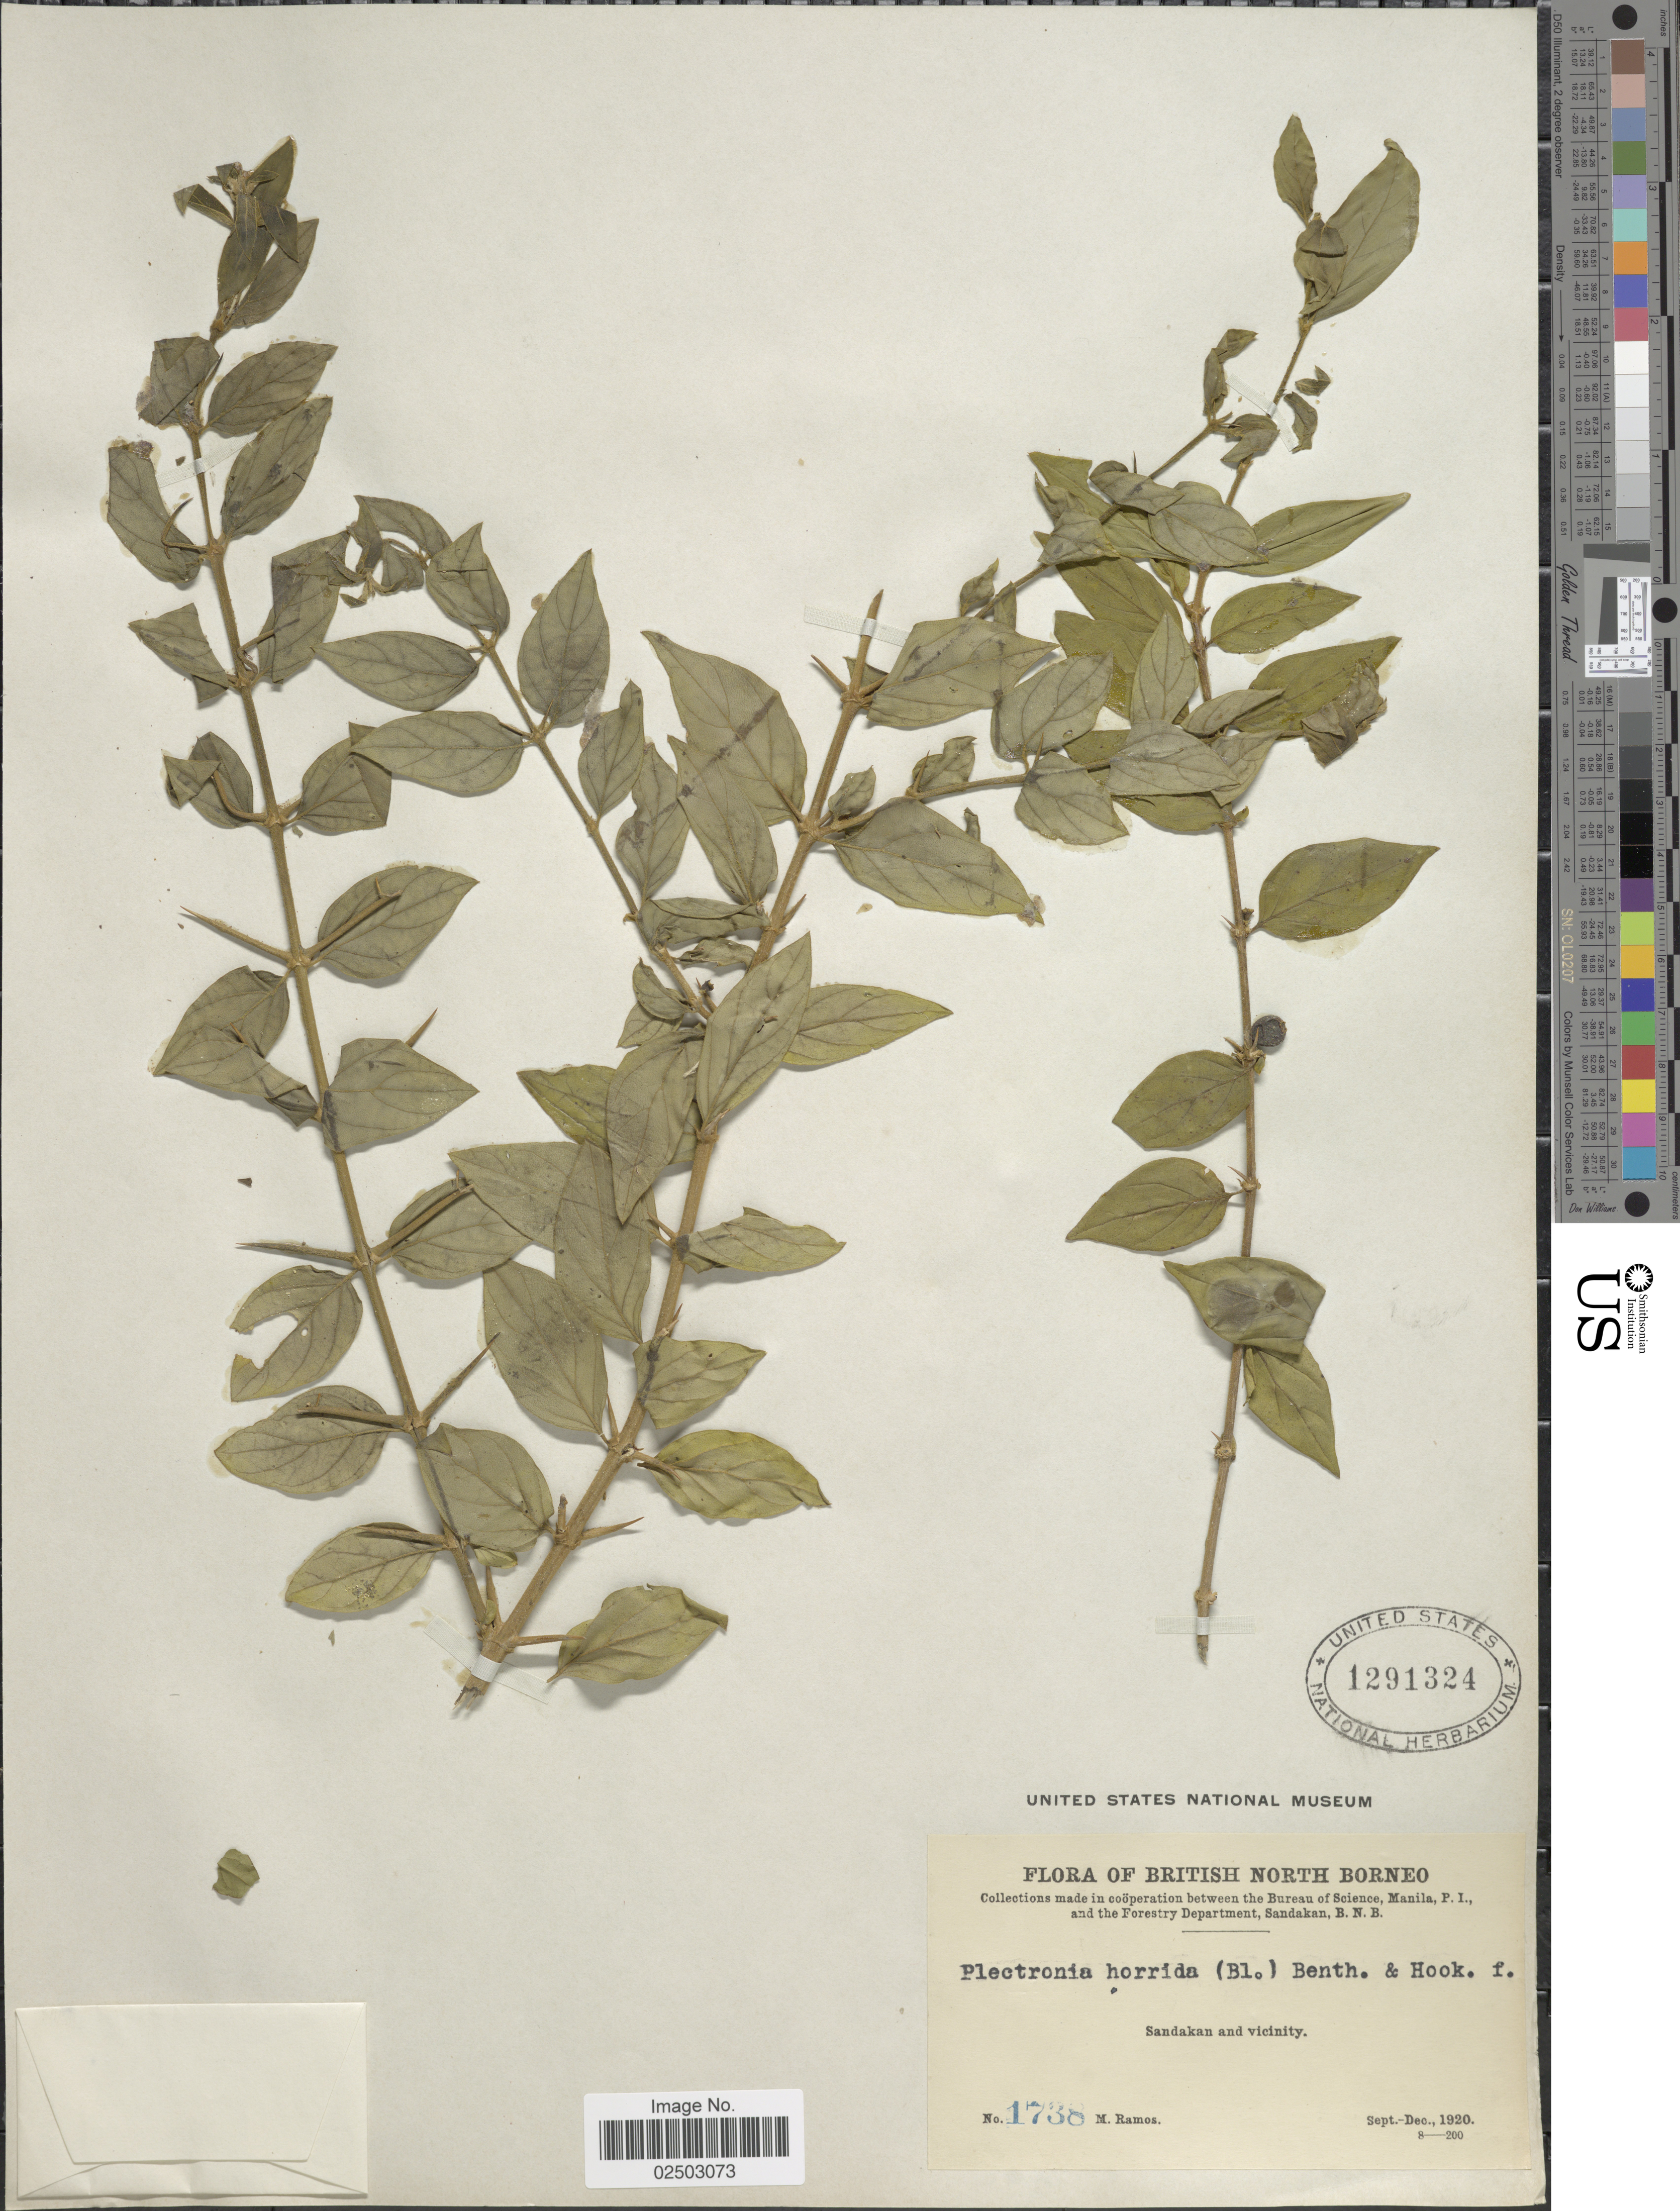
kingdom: Plantae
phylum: Tracheophyta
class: Magnoliopsida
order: Gentianales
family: Rubiaceae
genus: Canthium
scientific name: Canthium horridum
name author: Blume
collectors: M. Ramos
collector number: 1738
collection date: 1920-09/1920-12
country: Malaysia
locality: British North Borneo, Sandakan and vicinity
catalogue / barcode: US 1291324